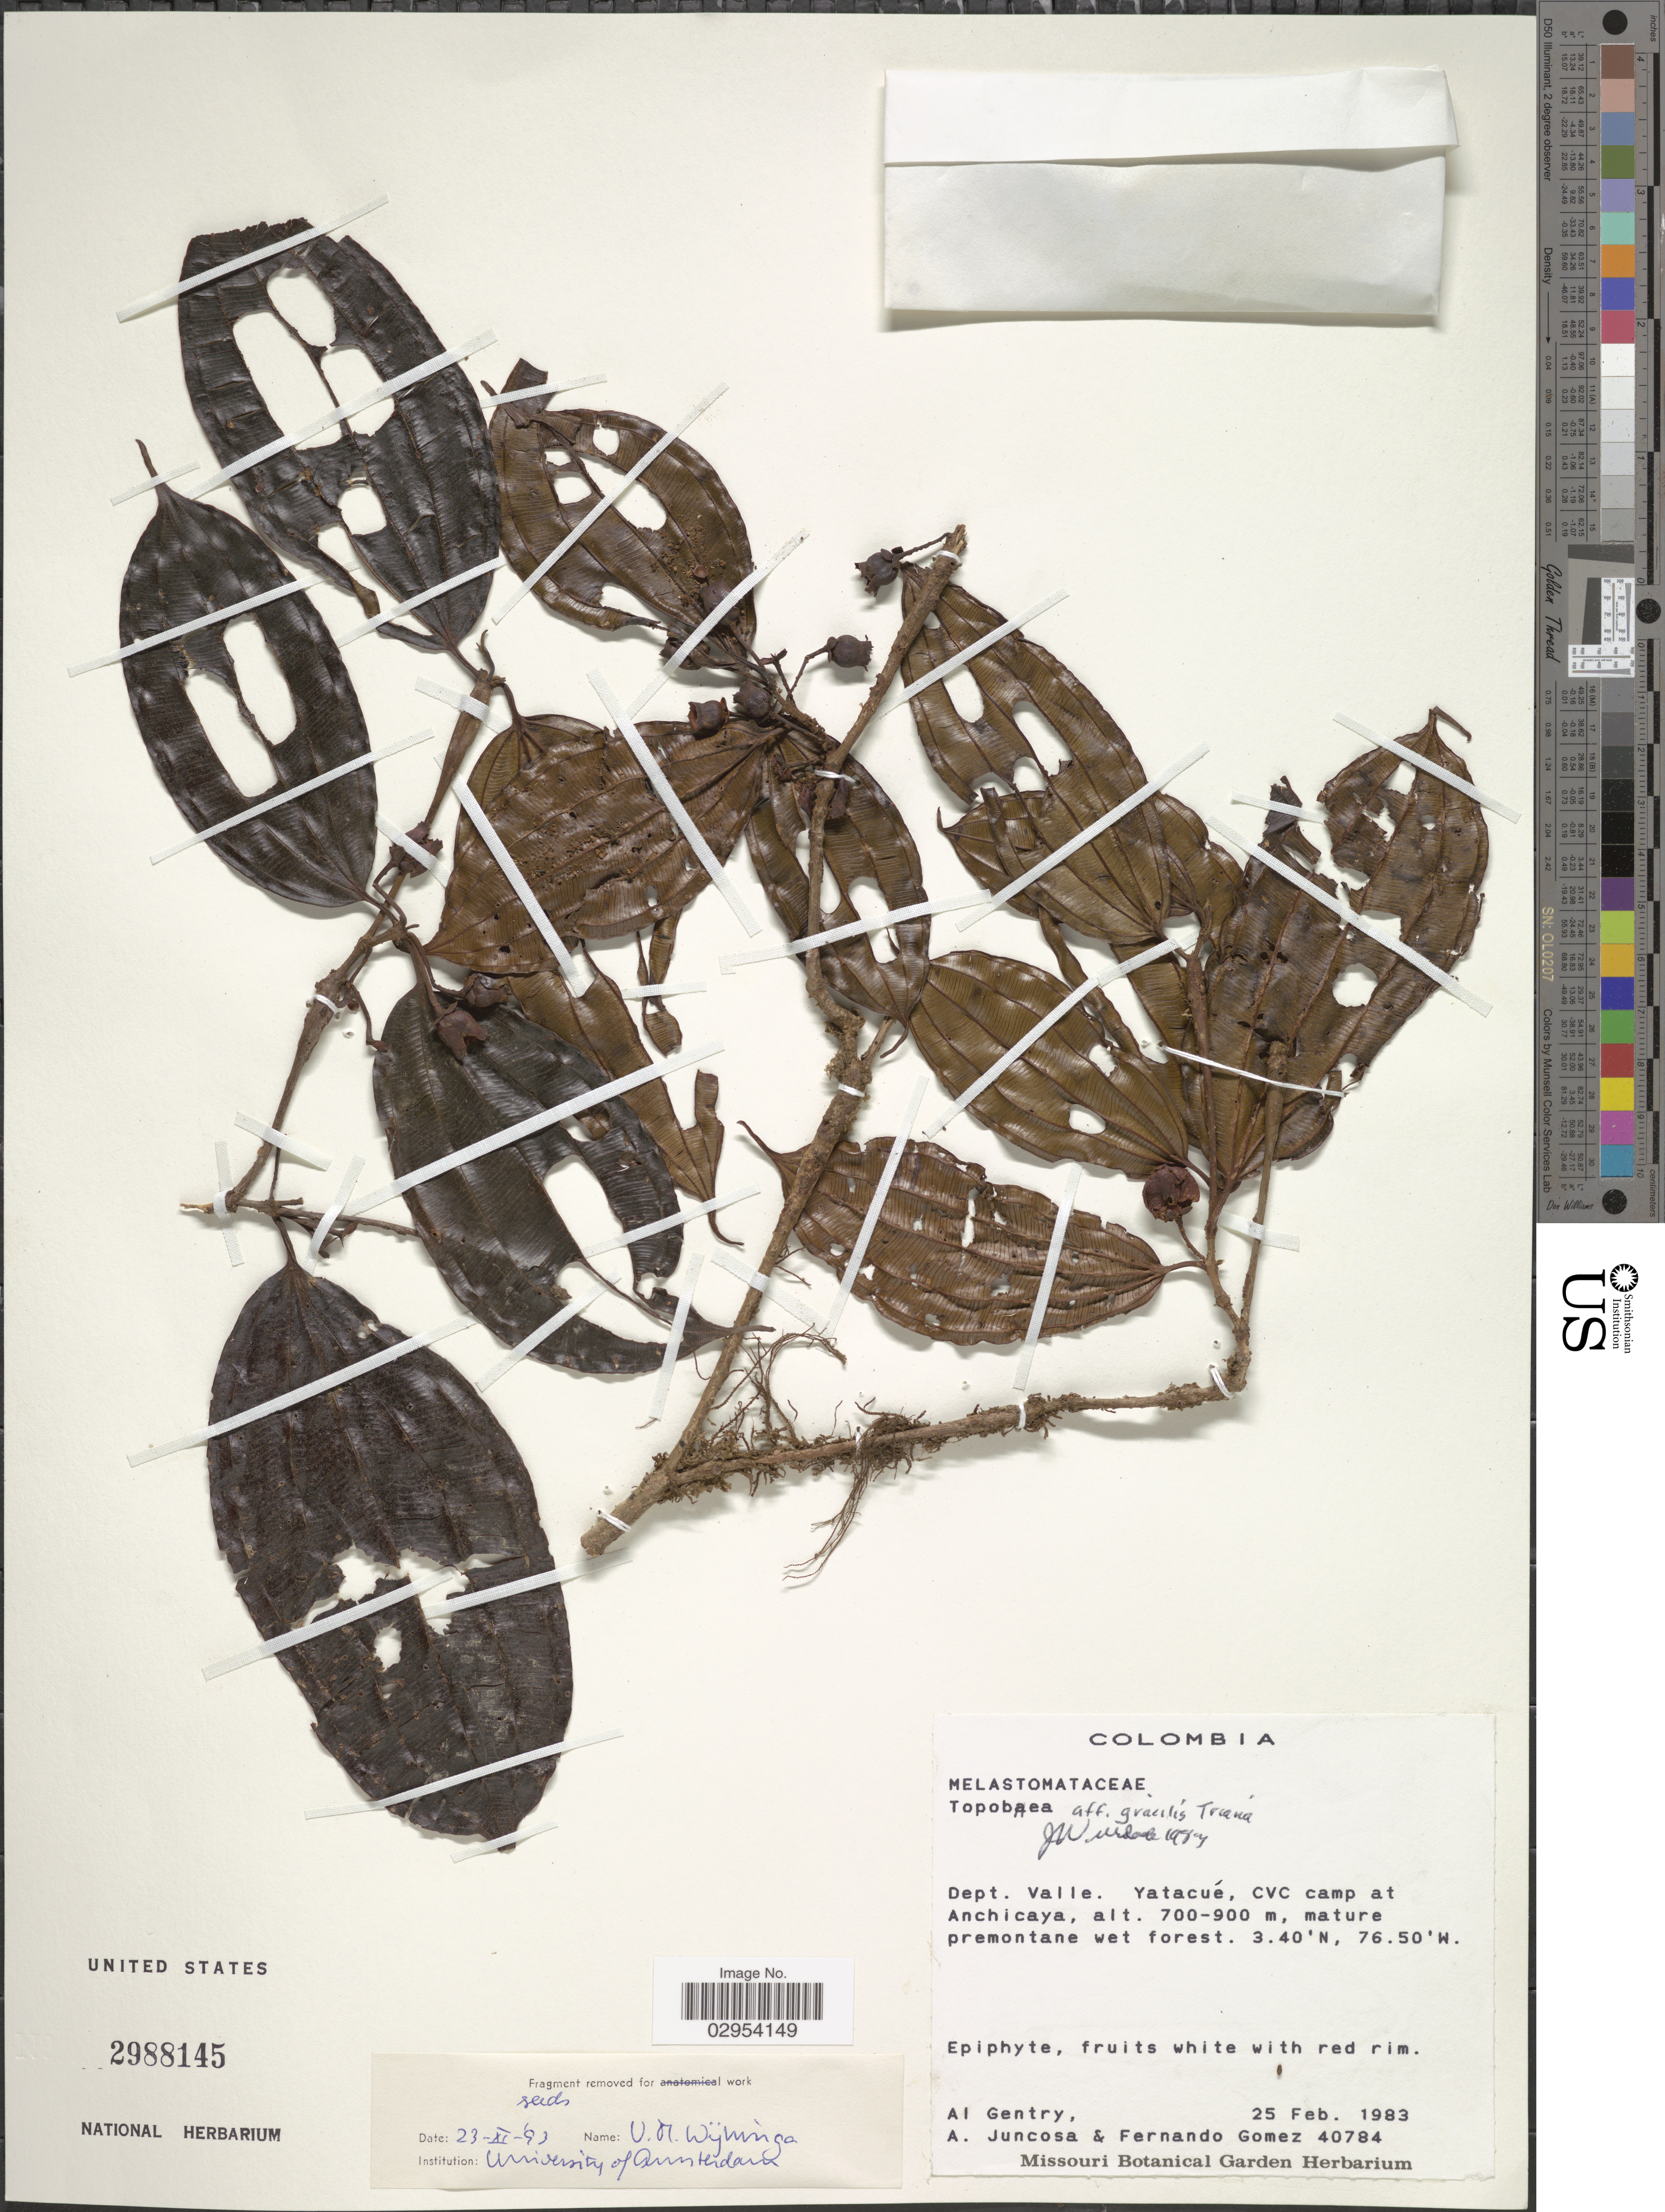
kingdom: Plantae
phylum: Tracheophyta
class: Magnoliopsida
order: Myrtales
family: Melastomataceae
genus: Topobea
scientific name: Topobea gracilis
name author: Triana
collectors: A. H. Gentry, A. Juncosa & F. Gómez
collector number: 40784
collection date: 1983-02-25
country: Colombia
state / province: Valle del Cauca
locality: Dept. Valle. Yatacué, CVC camp at Anchicaya.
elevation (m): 700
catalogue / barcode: US 2988145